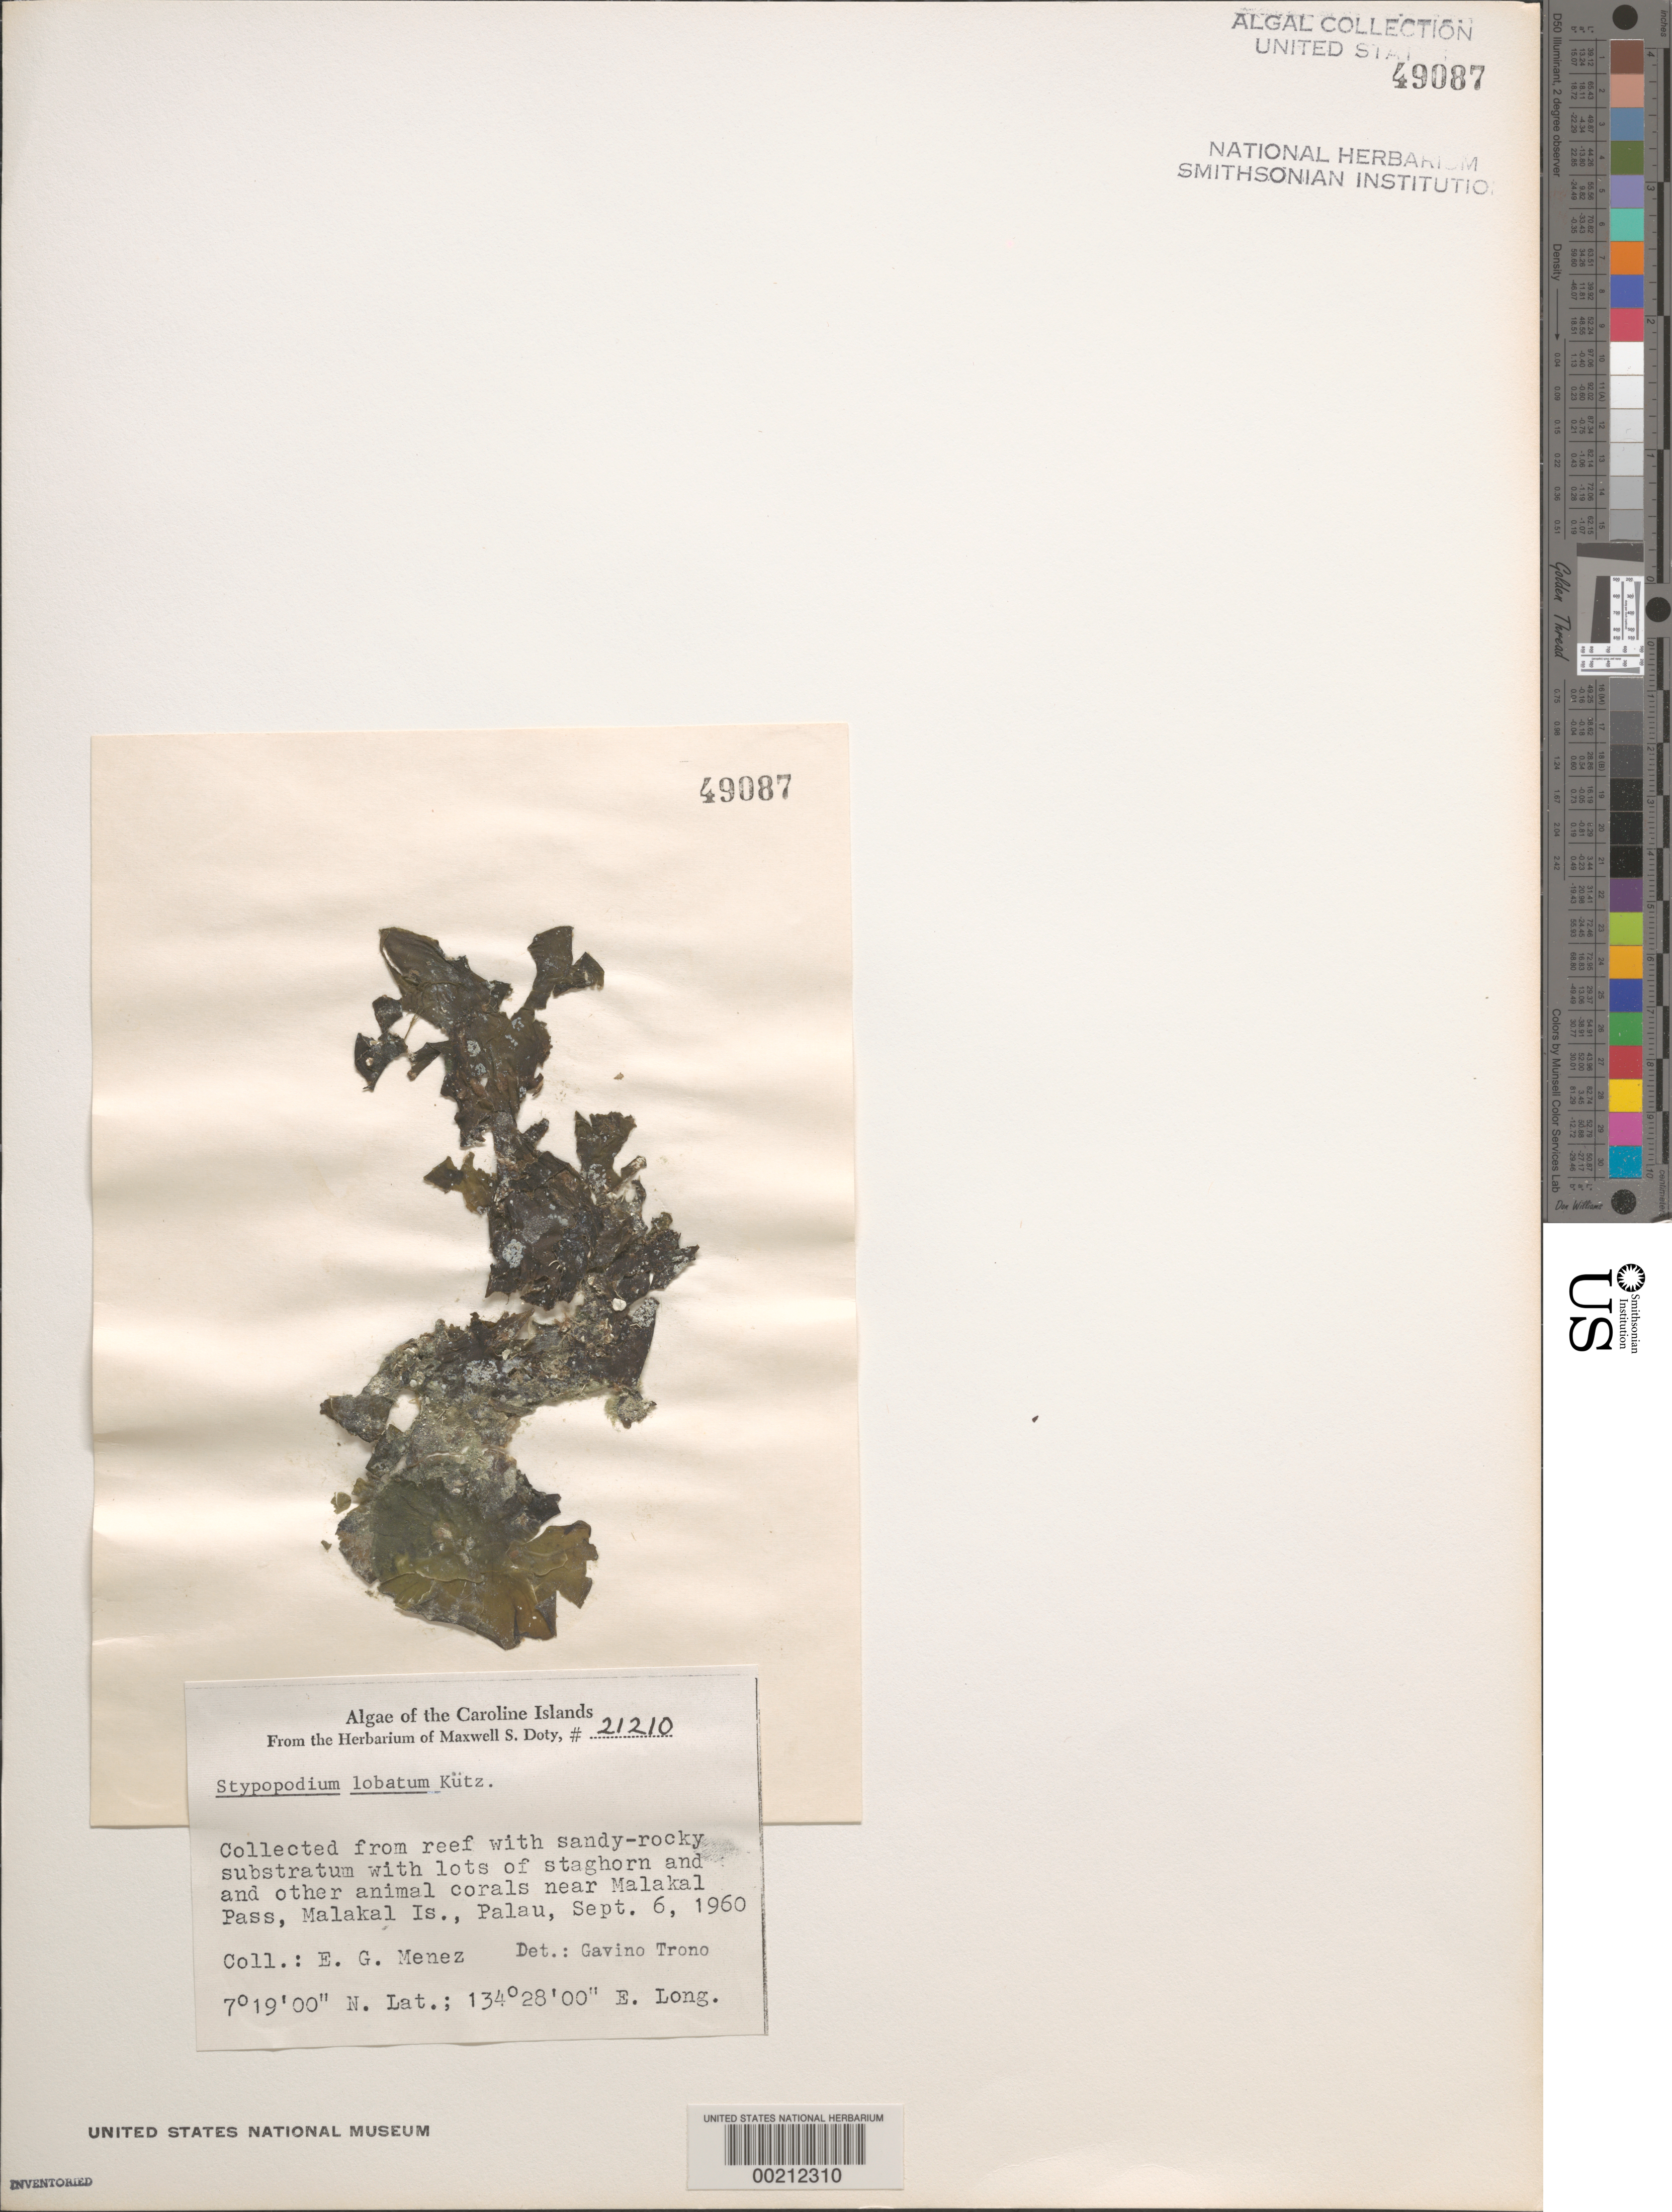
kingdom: Chromista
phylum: Ochrophyta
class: Phaeophyceae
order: Dictyotales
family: Dictyotaceae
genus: Stypopodium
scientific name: Stypopodium zonale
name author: (J.V.Lamouroux) Papenf.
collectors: Meñez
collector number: MSD 21210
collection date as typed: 06 Sep 1960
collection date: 1960-09-06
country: Palau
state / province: Koror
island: Ngemelachel [Malakal]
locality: Near Malakal Pass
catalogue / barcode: US 49087